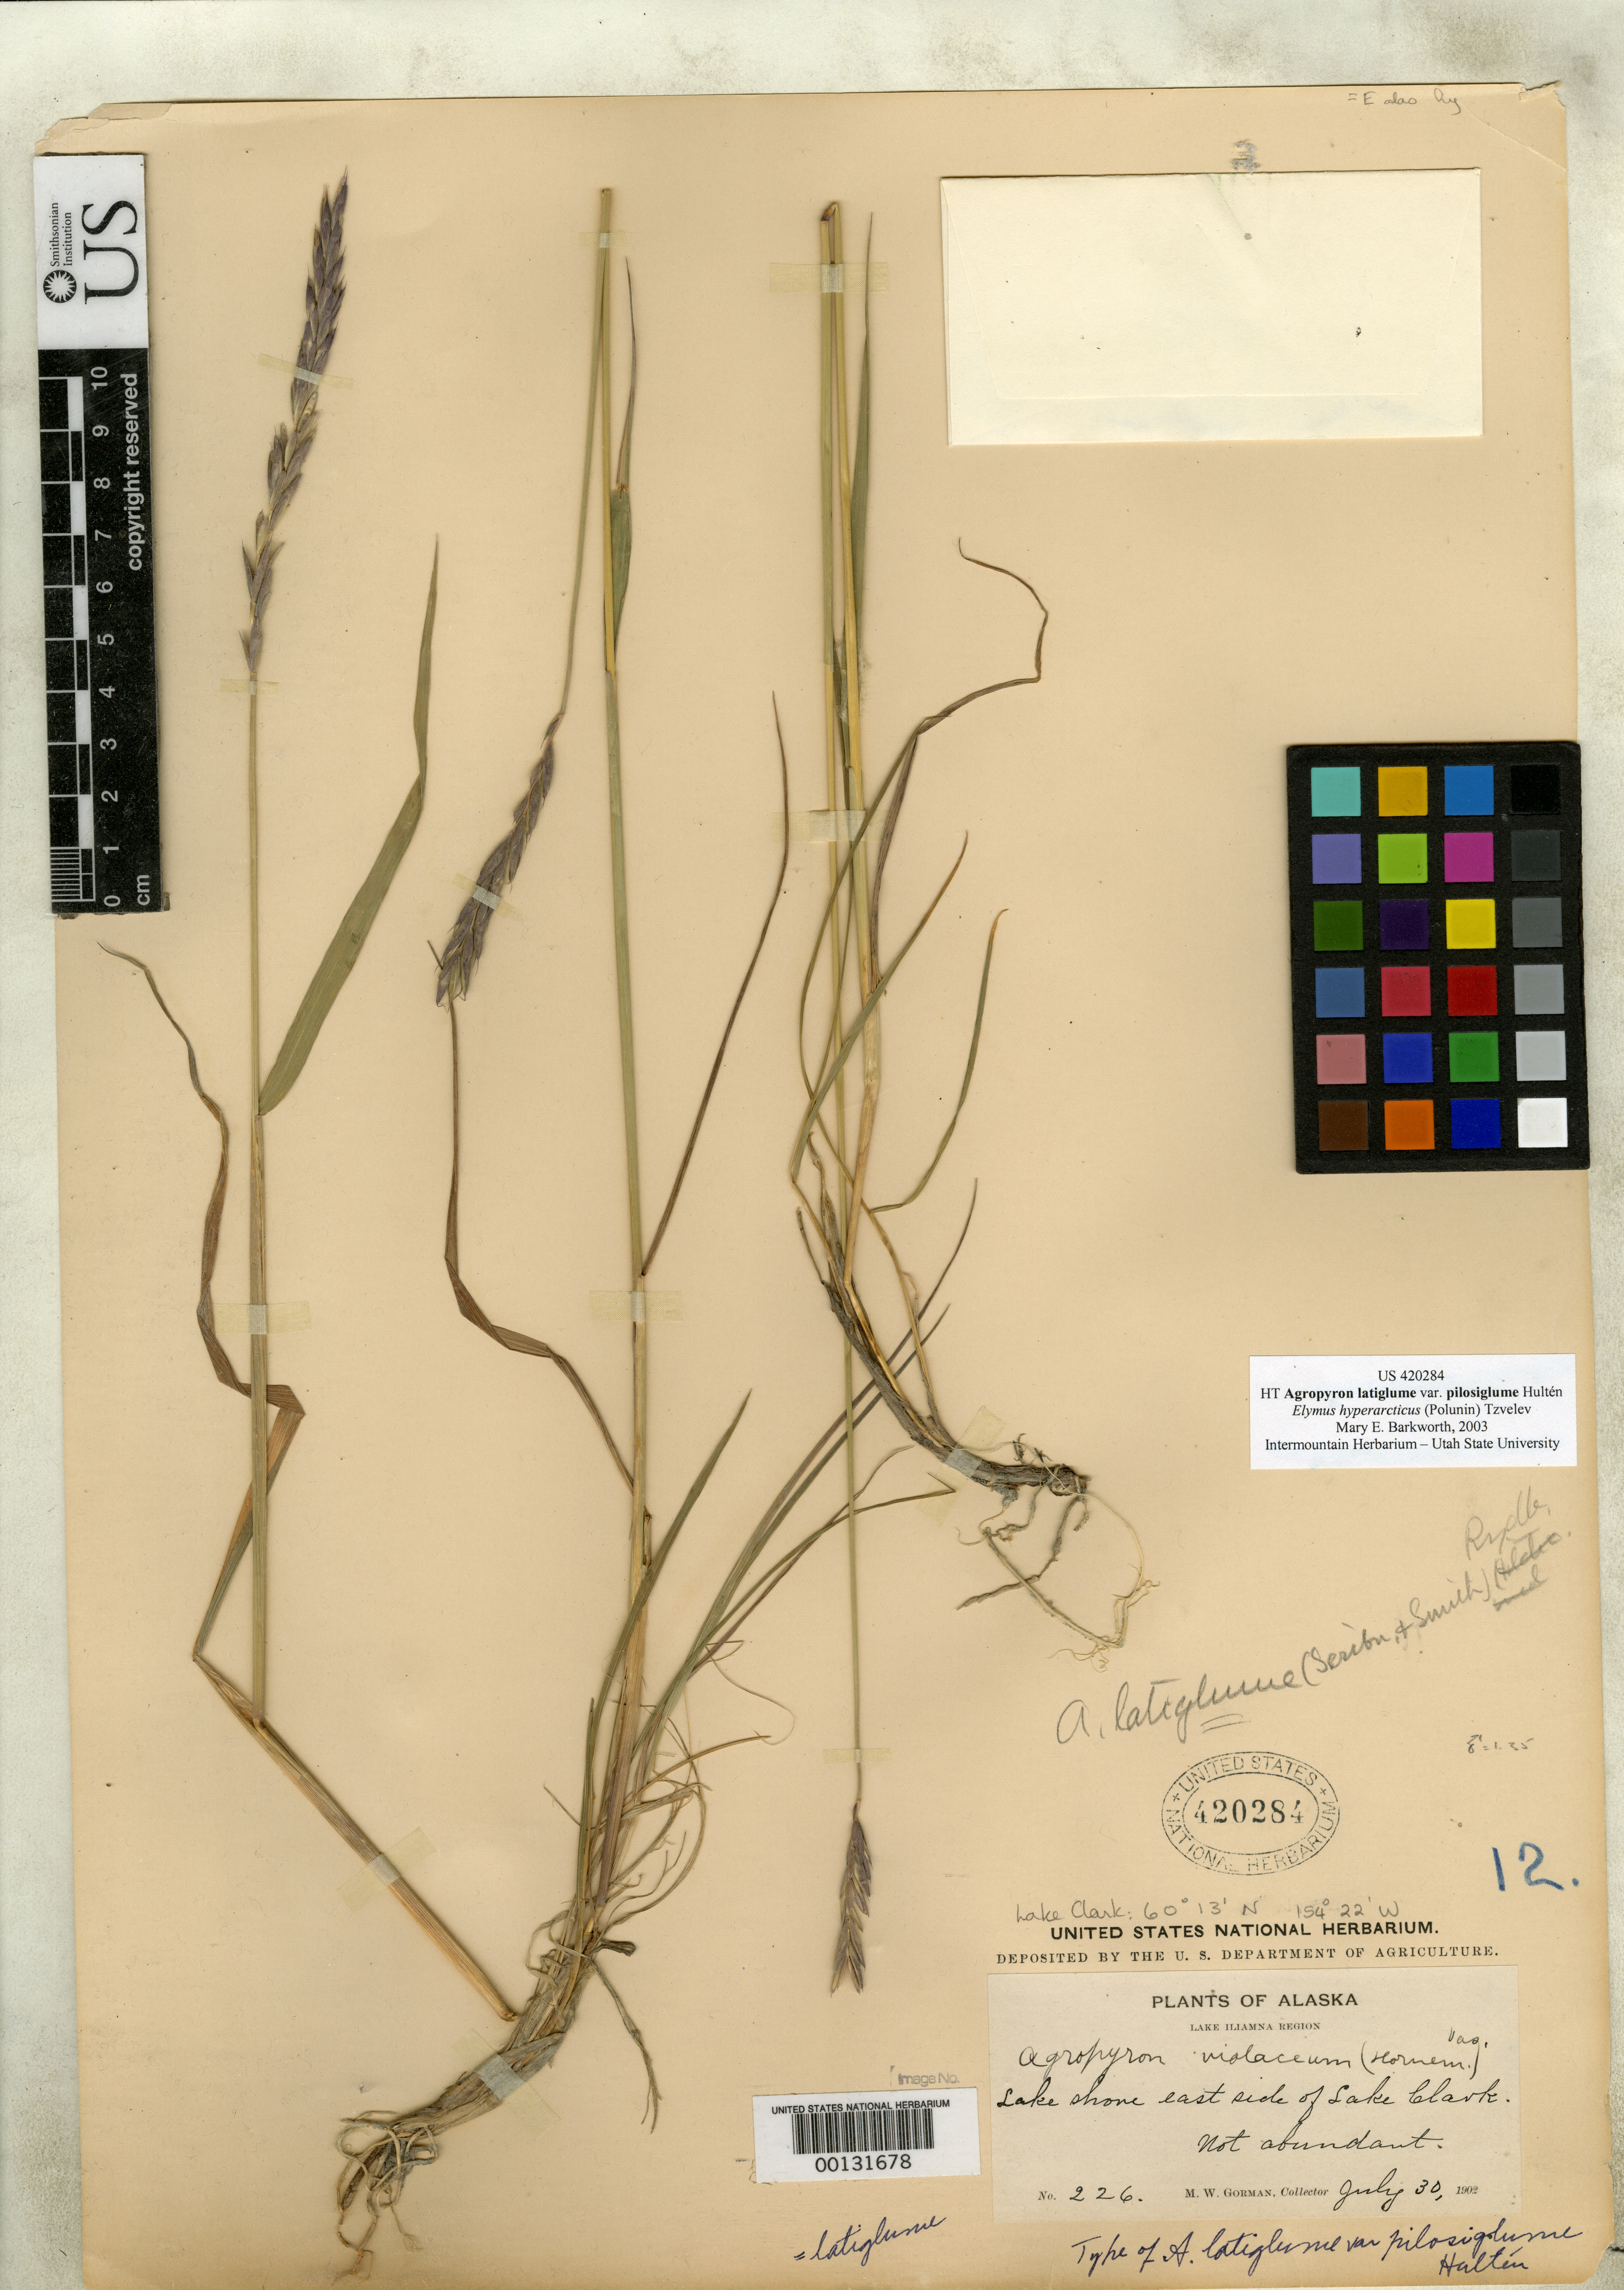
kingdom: Plantae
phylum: Tracheophyta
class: Liliopsida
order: Poales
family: Poaceae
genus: Agropyron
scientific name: Agropyron latiglume var. pilosiglume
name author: Hultén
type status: Holotype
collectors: M. W. Gorman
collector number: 226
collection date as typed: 30 Jul 1902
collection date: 1902-07-30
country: United States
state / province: Alaska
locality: E side Lake Clark.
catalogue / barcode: US 420284